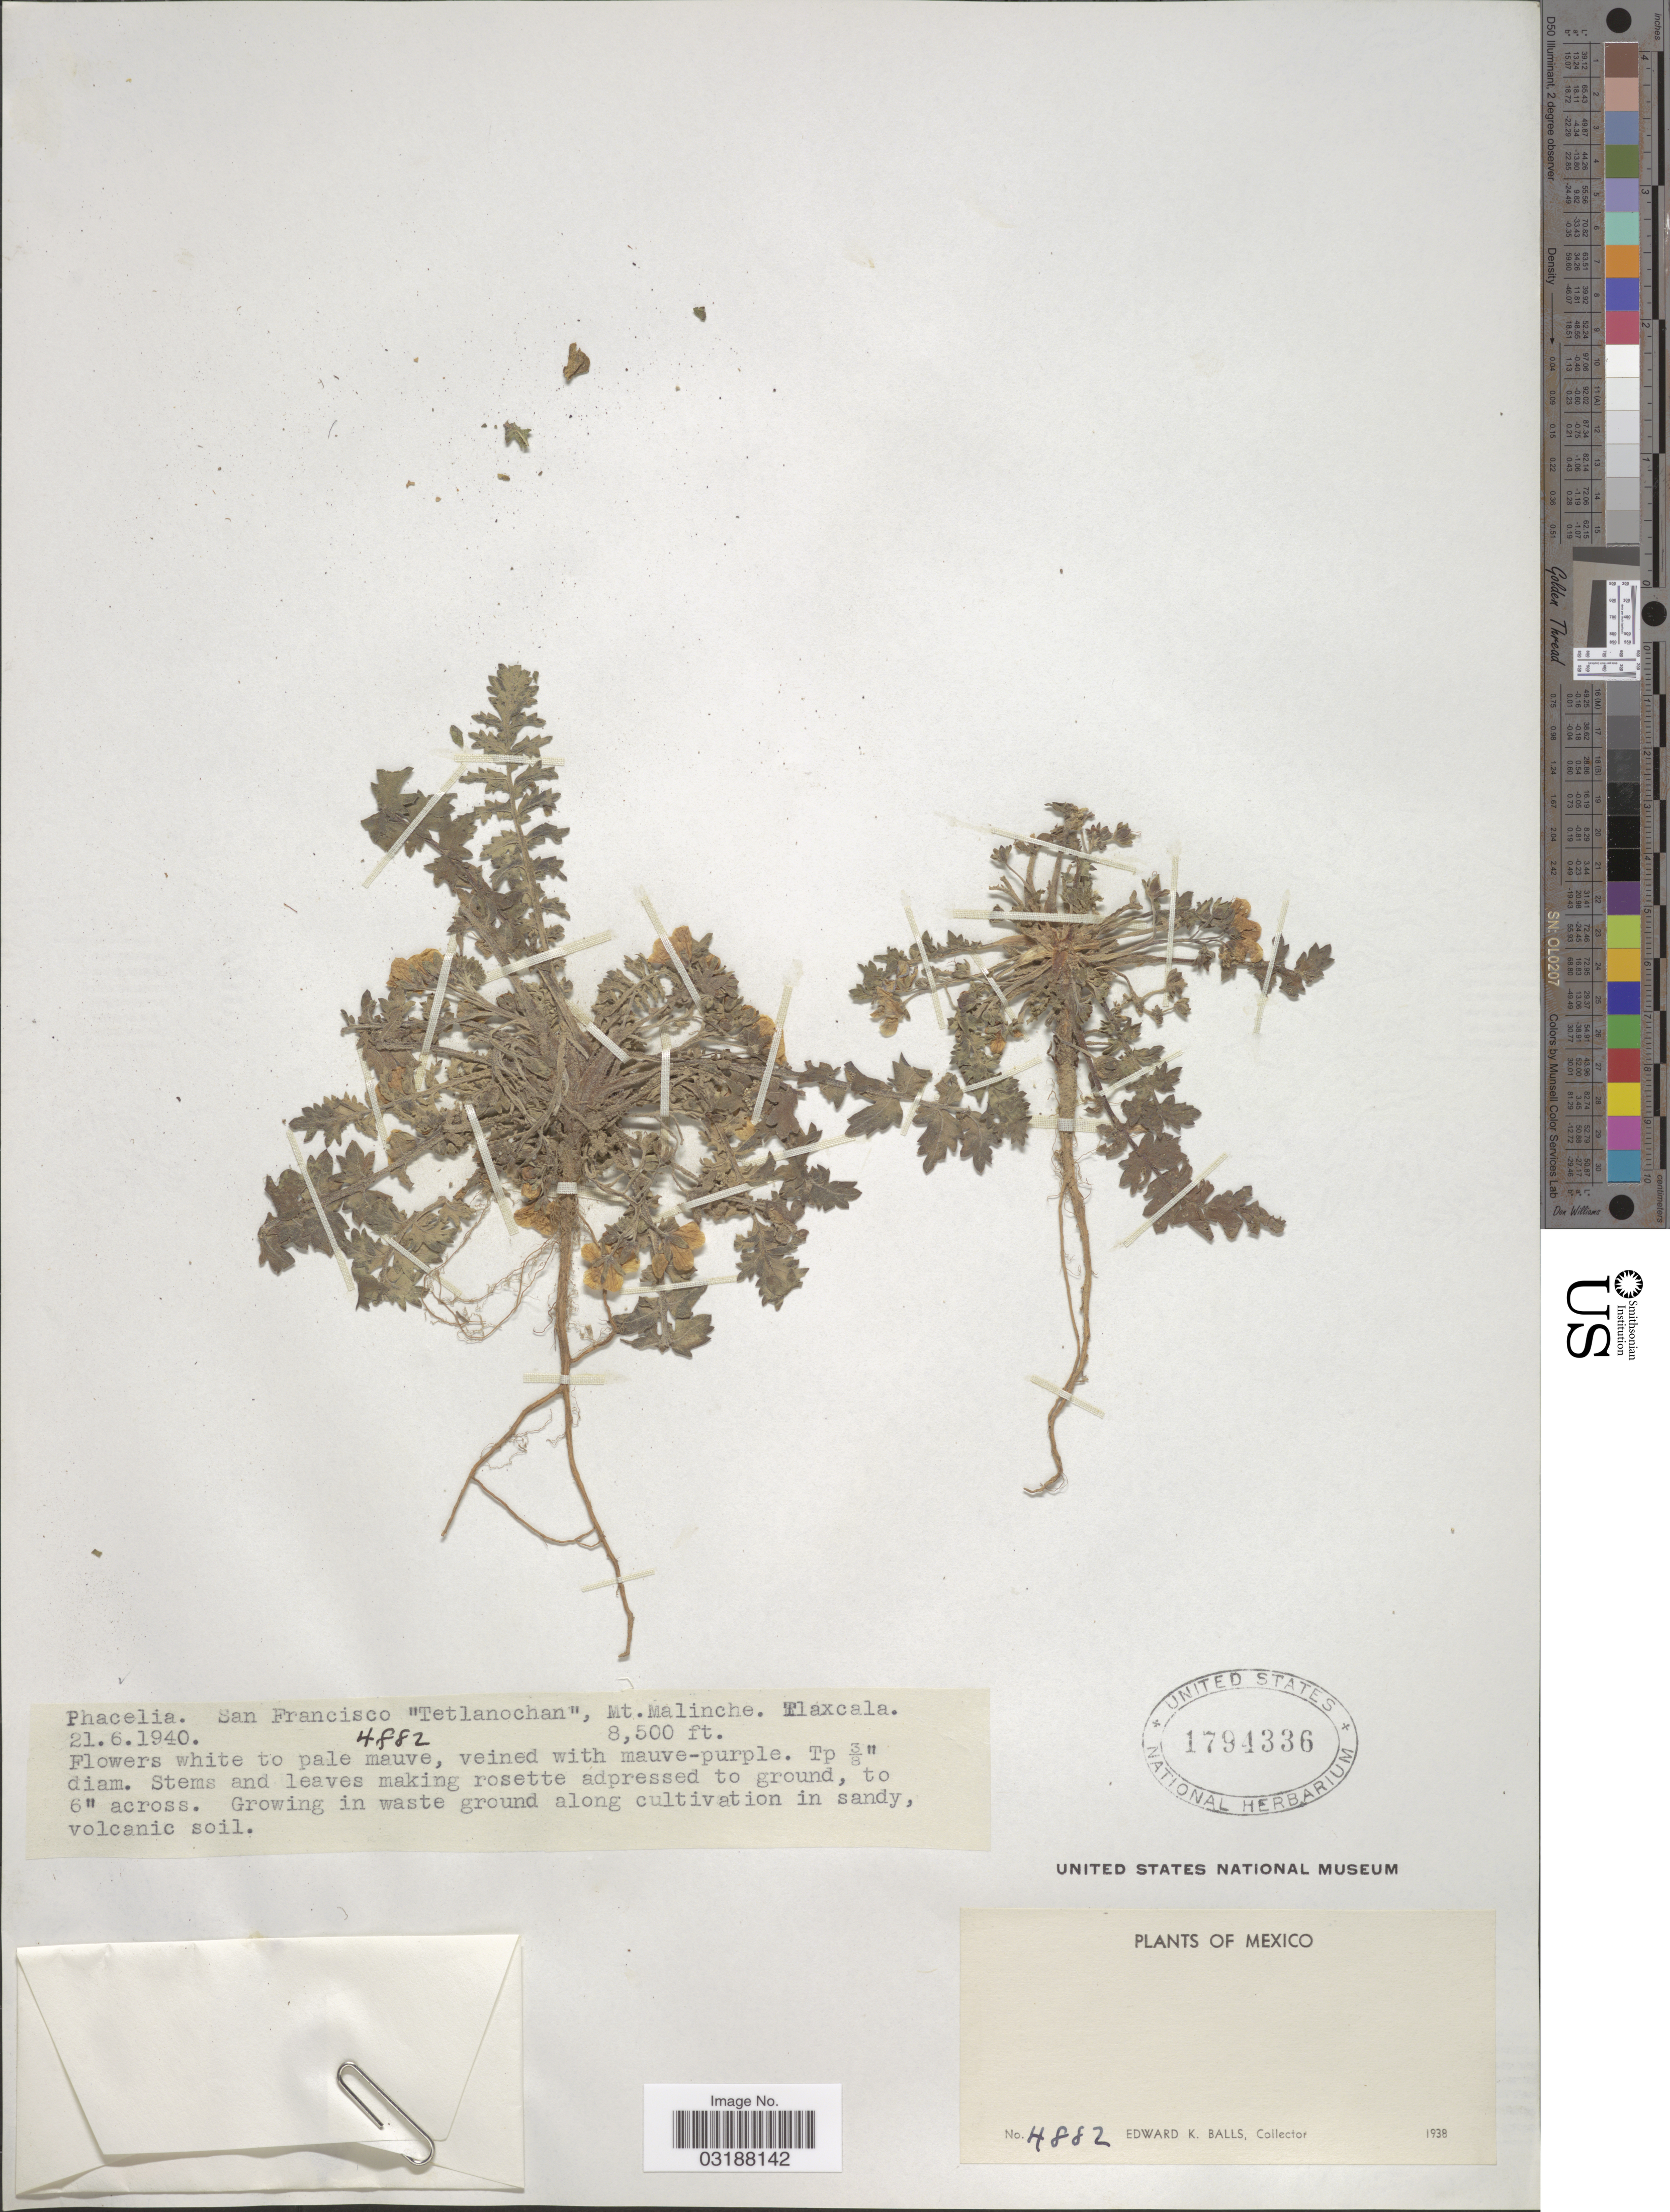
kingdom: Plantae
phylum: Tracheophyta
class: Magnoliopsida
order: Boraginales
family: Hydrophyllaceae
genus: Phacelia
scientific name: Phacelia sp.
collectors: E. K. Balls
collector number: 4882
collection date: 1940-06-21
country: Mexico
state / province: Tlaxcala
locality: San Francisco "Tetlanochan", Mt. Malinche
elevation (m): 2591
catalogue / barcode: US 1794336